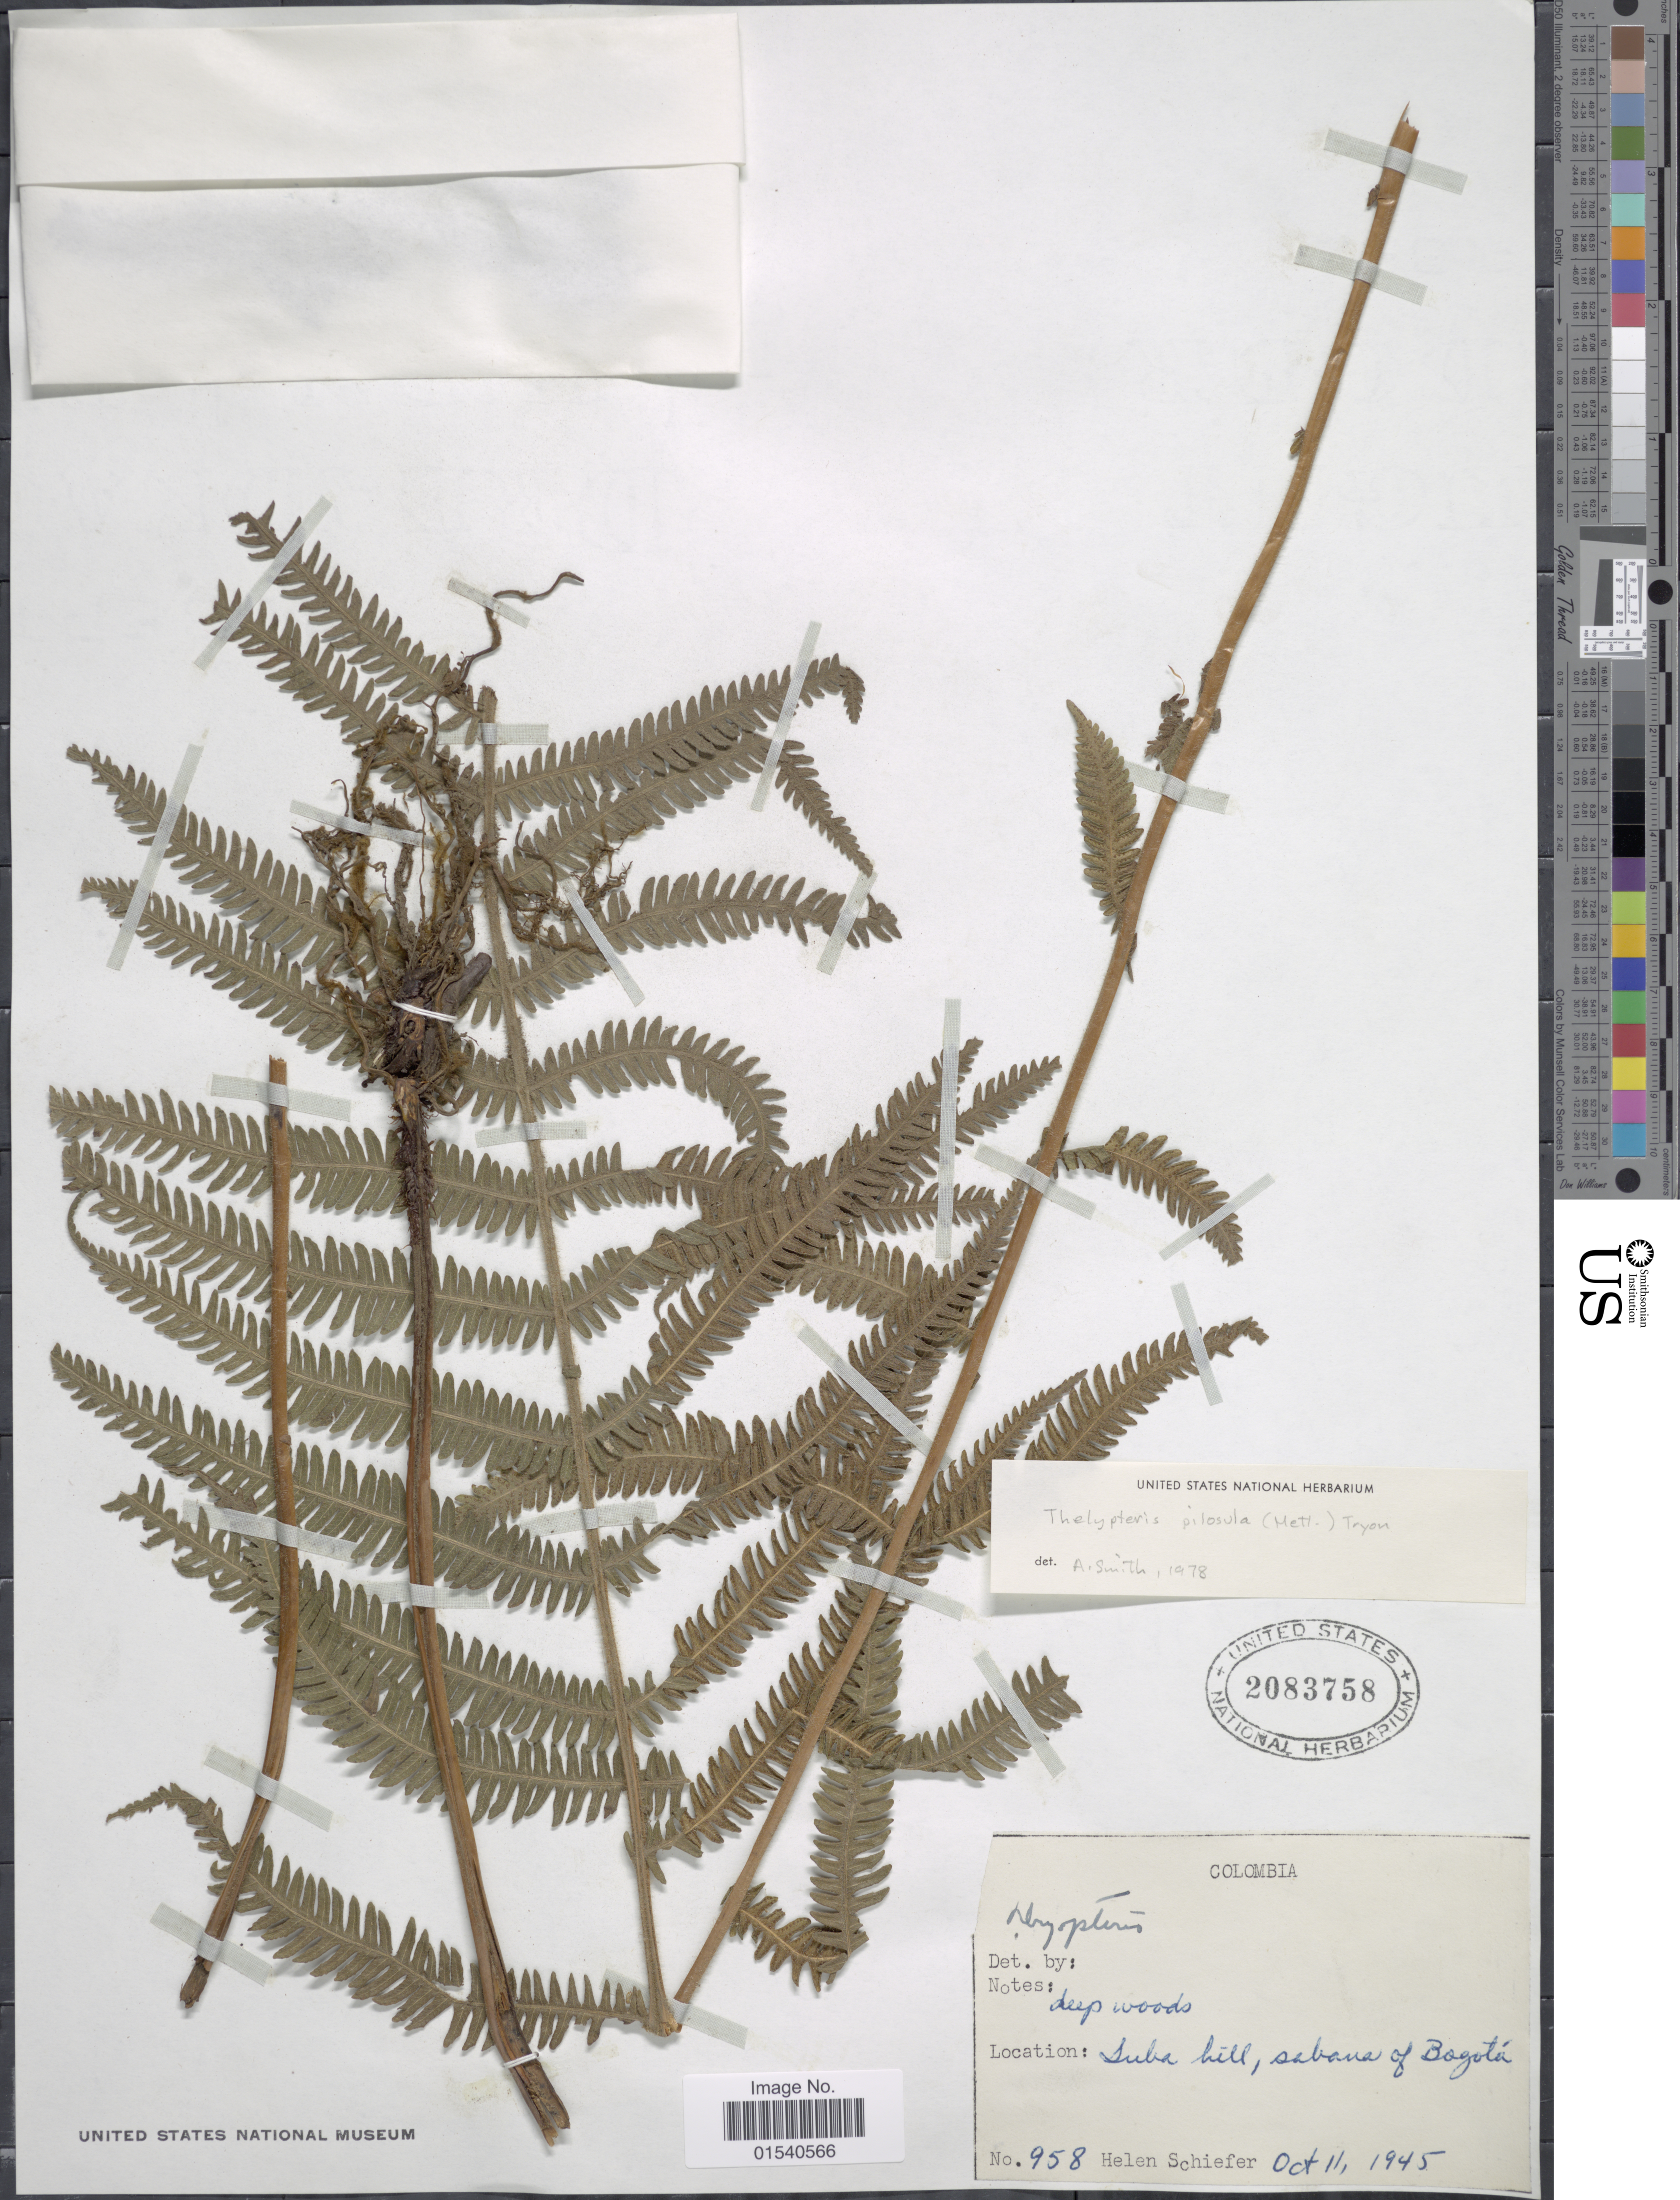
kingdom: Plantae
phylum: Tracheophyta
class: Polypodiopsida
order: Polypodiales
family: Thelypteridaceae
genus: Amauropelta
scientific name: Amauropelta pilosula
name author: (Klotzsch & H. Karst.) Á. Löve & D. Löve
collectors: H. Schiefer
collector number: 958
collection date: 1945-10-11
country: Colombia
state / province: Bogota D.C.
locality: Suba hill, sabana of Bogotá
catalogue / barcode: US 2083758